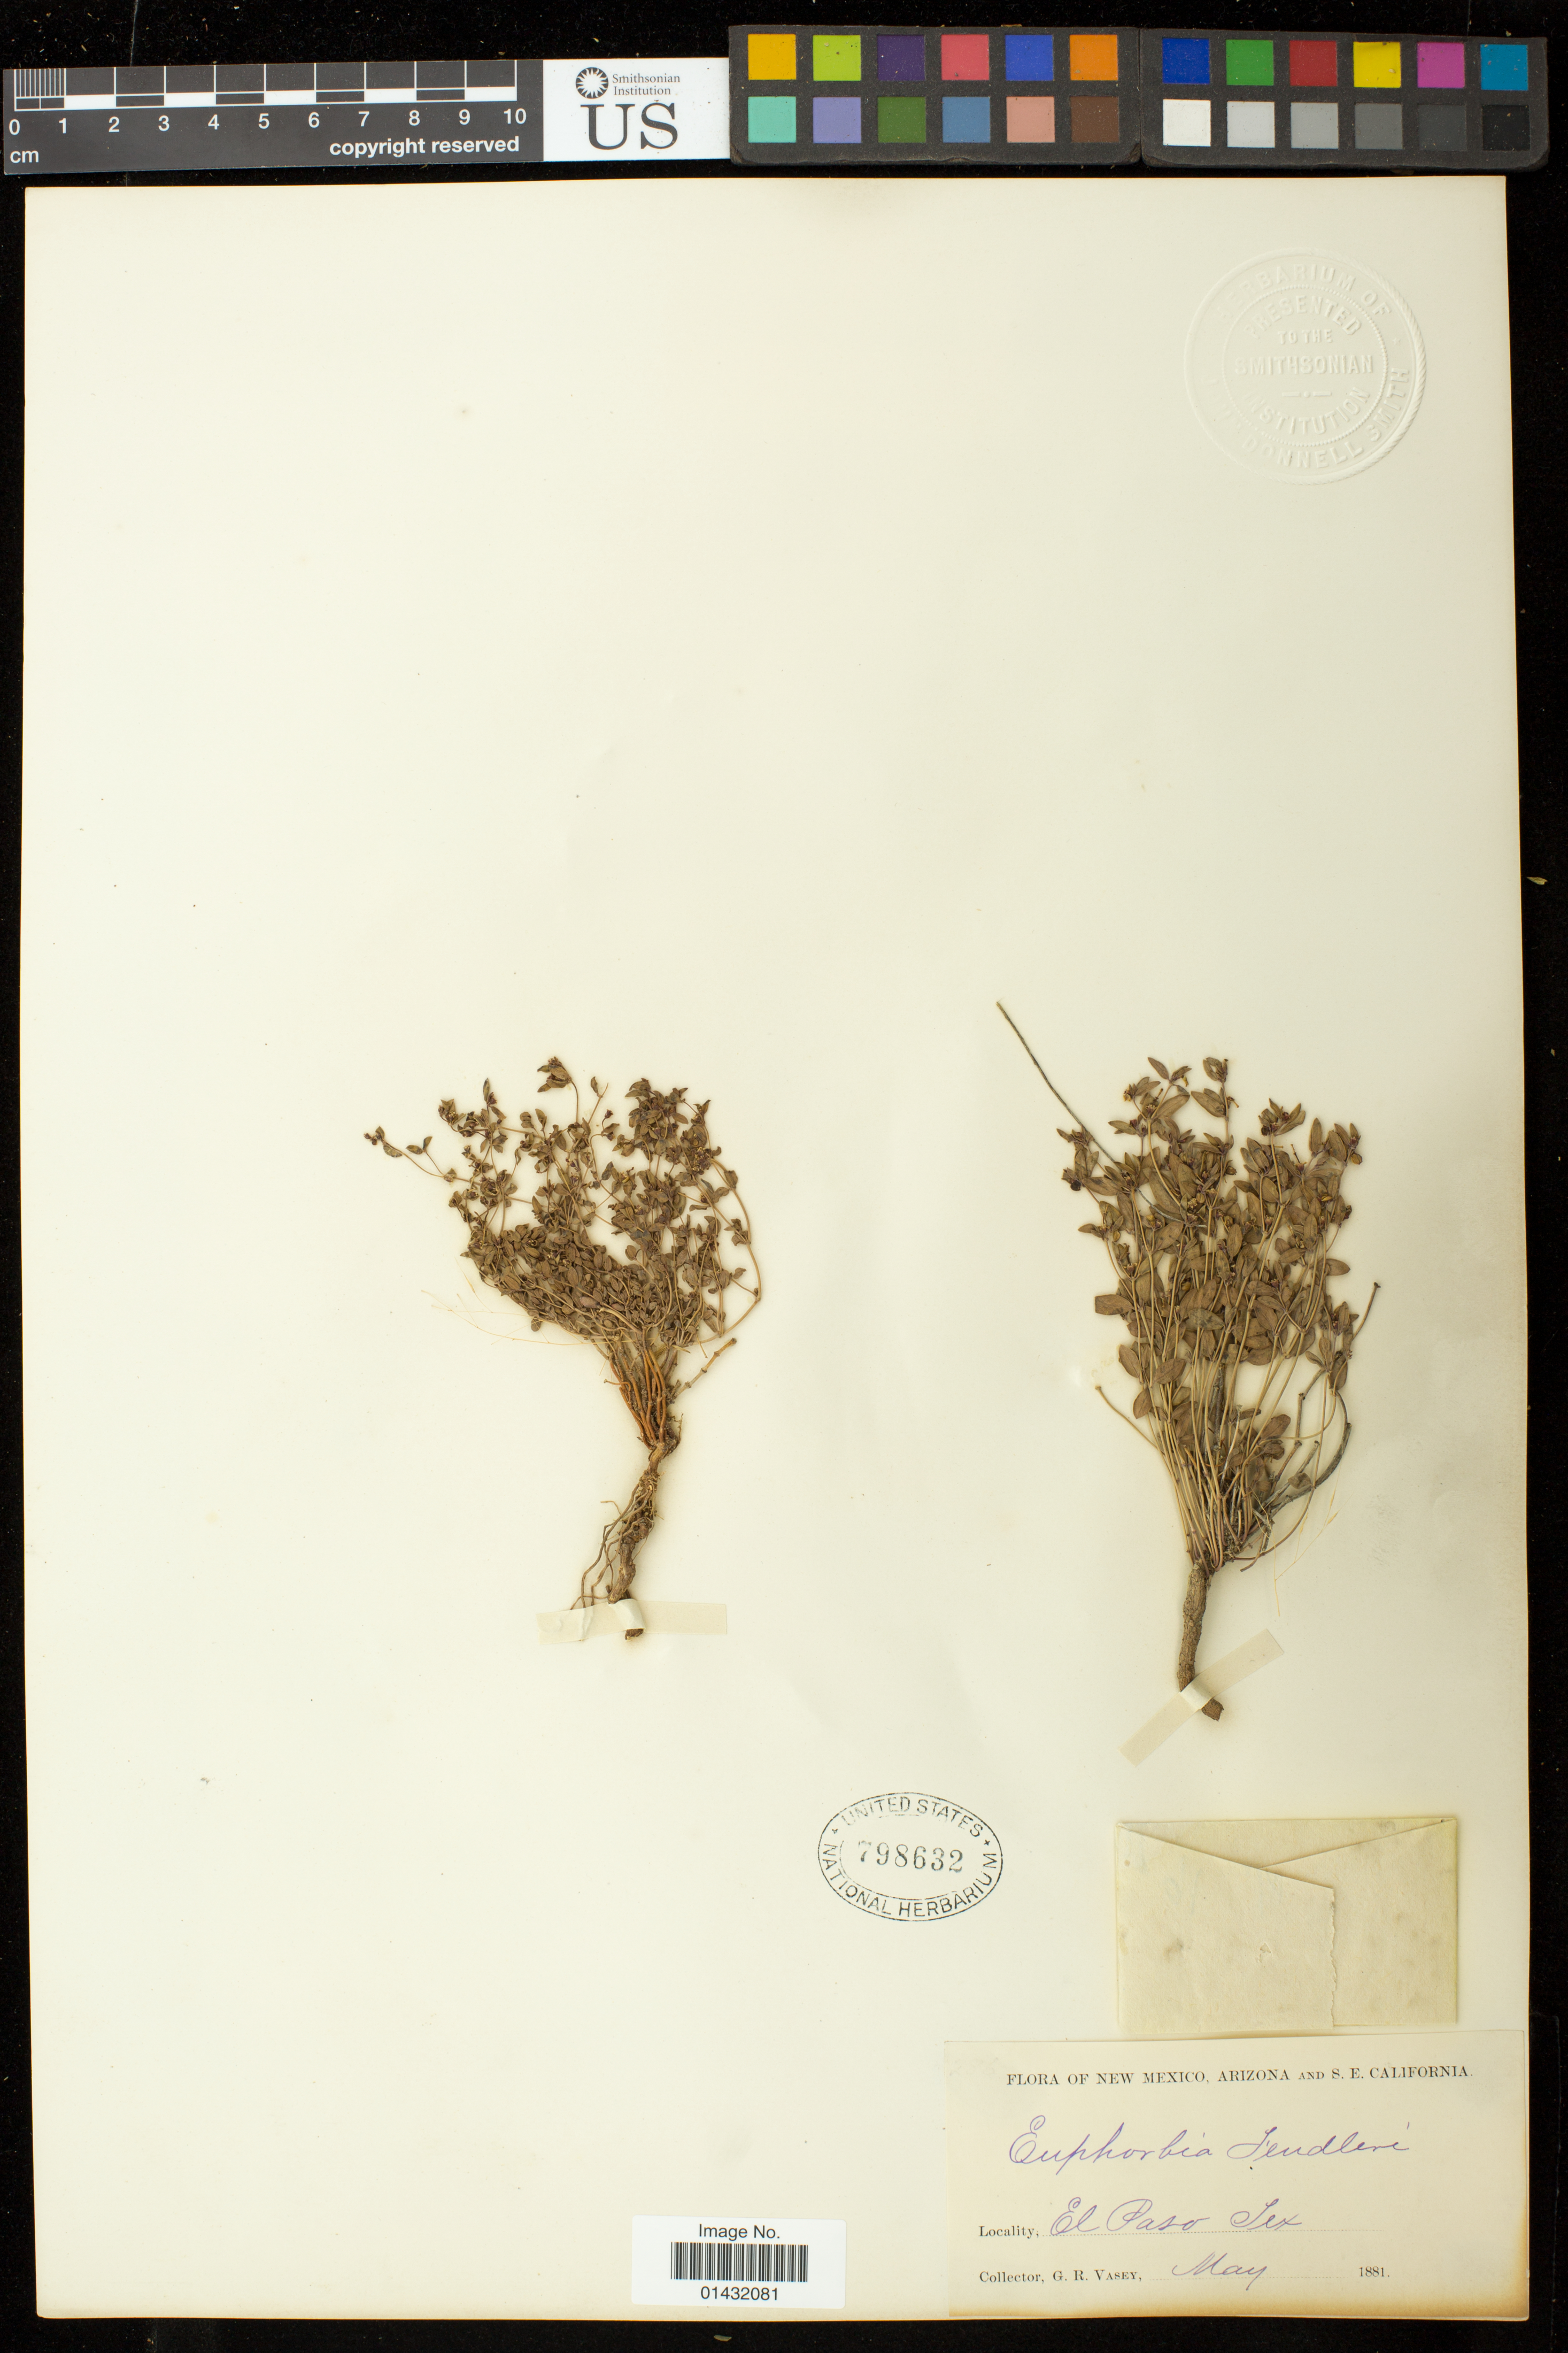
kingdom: Plantae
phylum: Tracheophyta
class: Magnoliopsida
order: Malpighiales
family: Euphorbiaceae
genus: Euphorbia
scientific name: Euphorbia chaetocalyx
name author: Tidestr.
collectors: G. R. Vasey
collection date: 1881-05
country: United States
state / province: Texas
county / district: El Paso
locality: El Paso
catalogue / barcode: US 798632